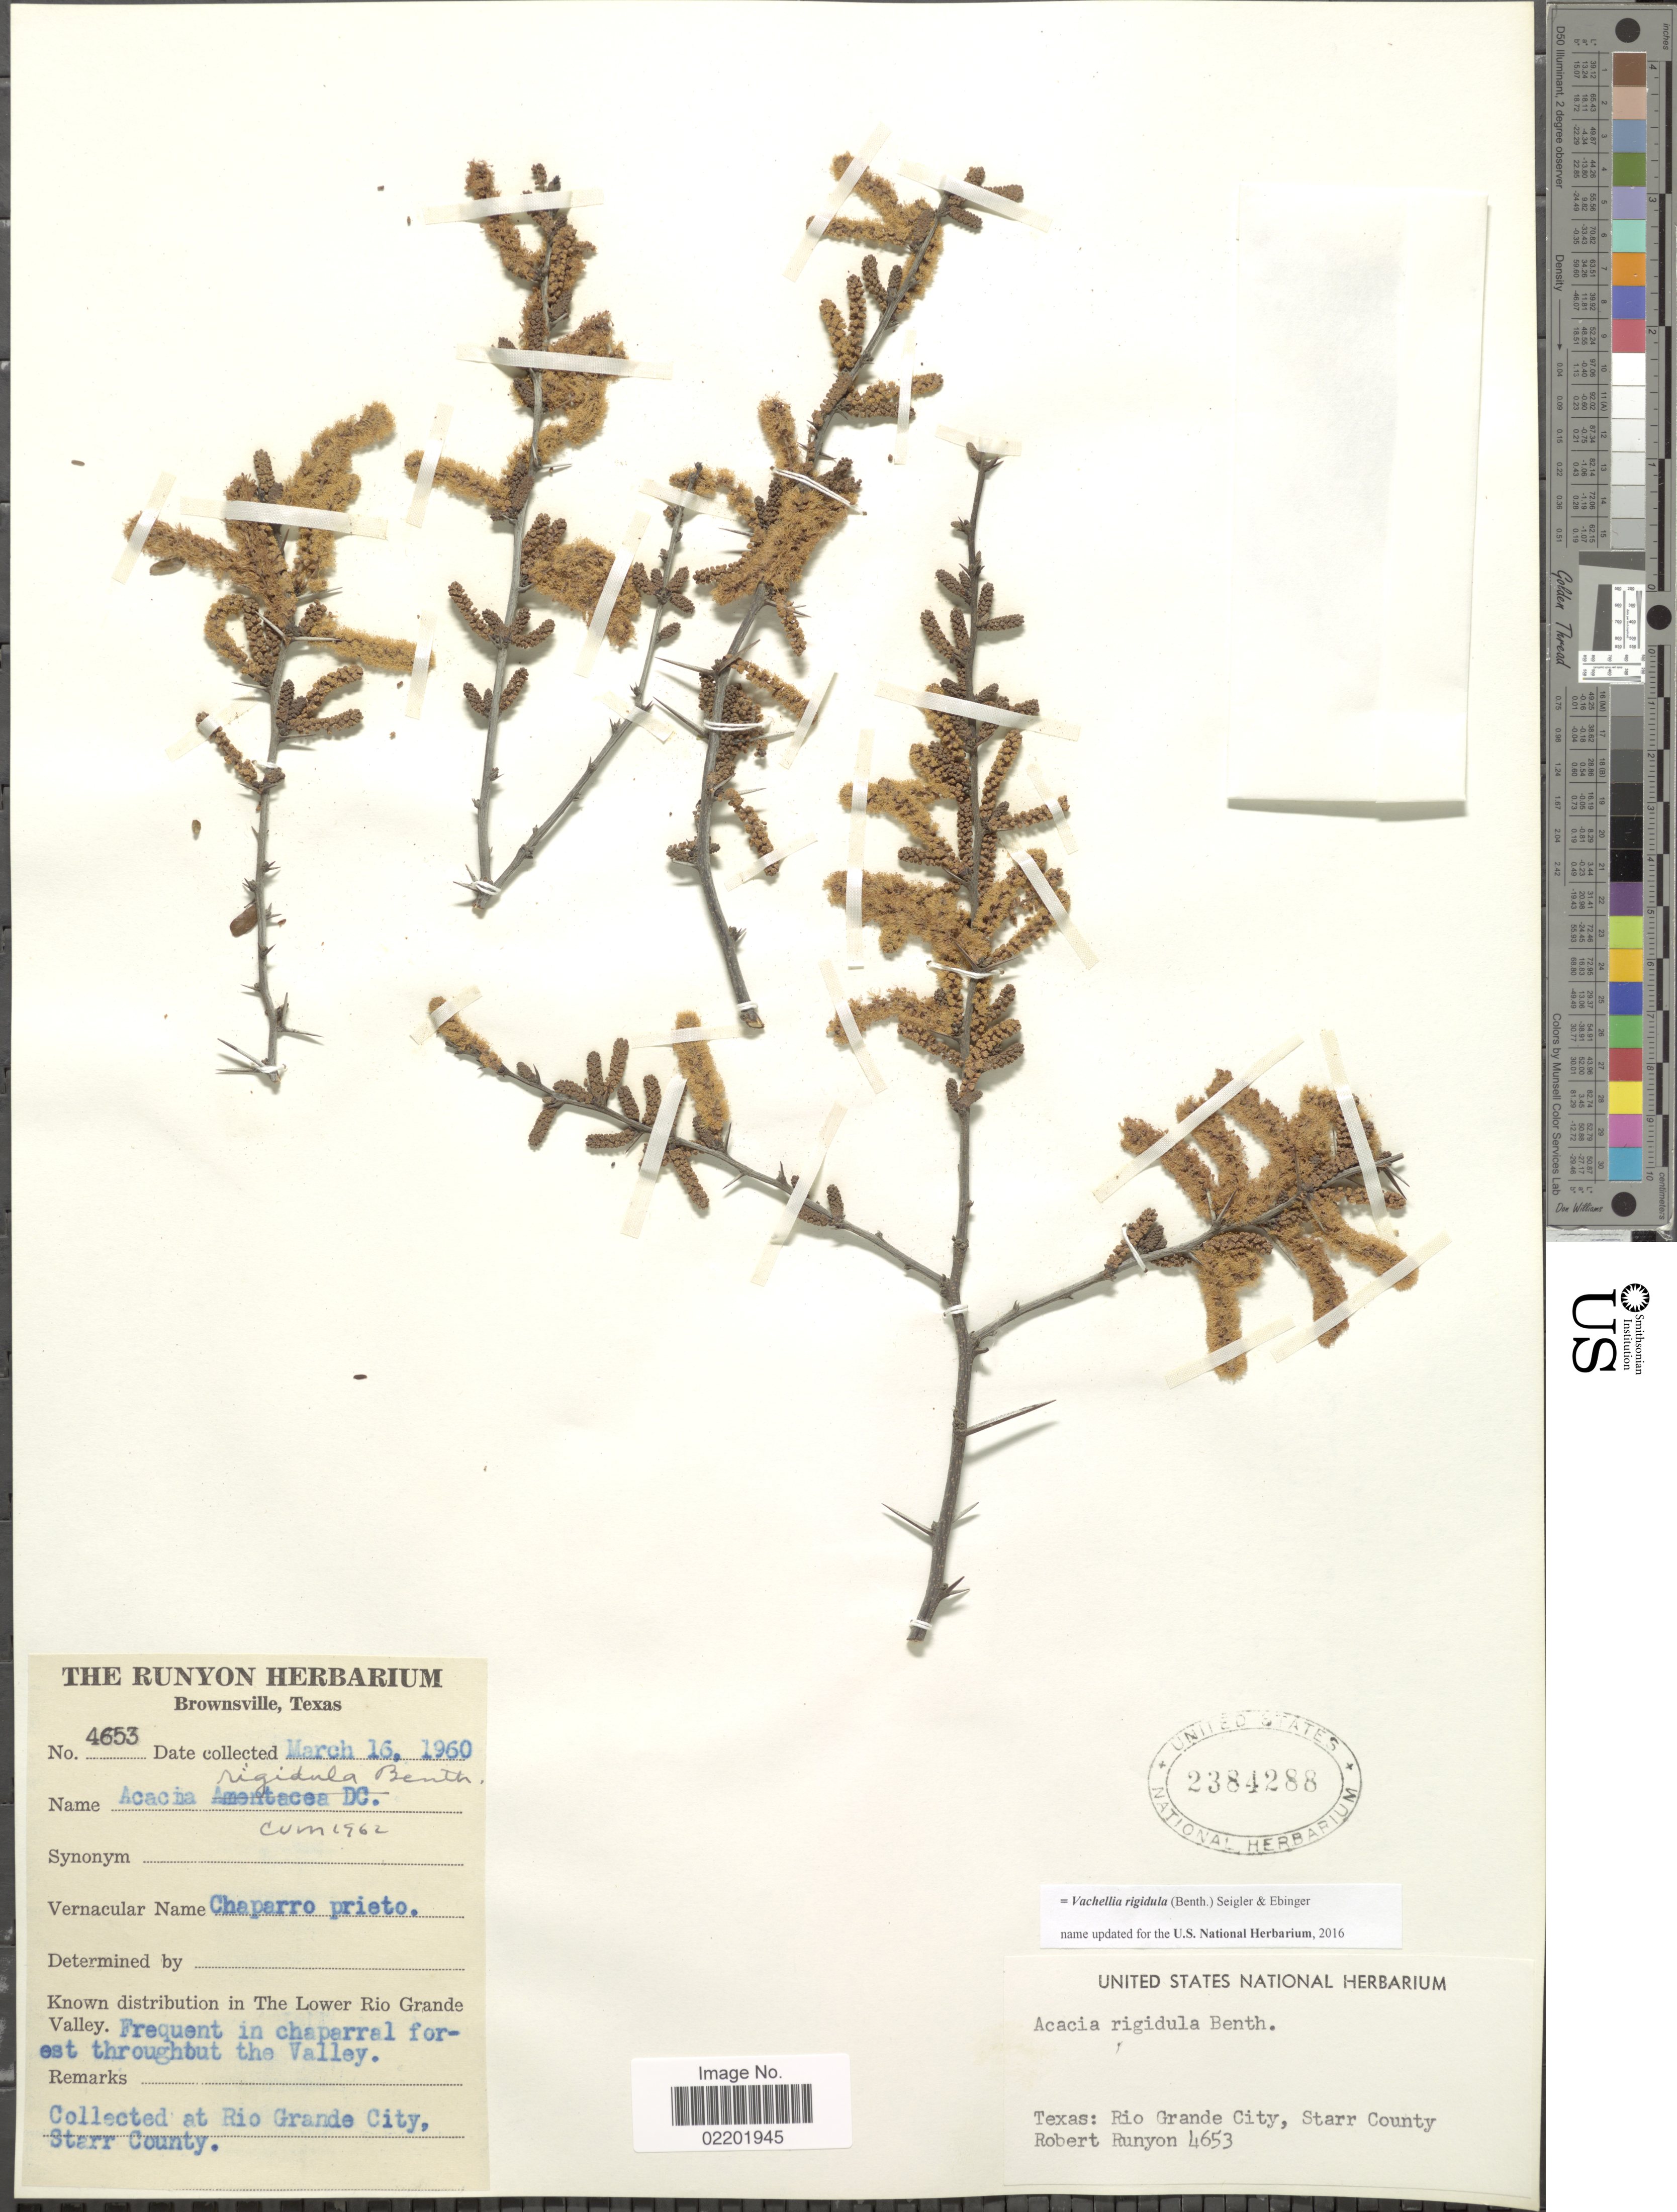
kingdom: Plantae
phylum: Tracheophyta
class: Magnoliopsida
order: Fabales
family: Fabaceae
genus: Vachellia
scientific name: Vachellia rigidula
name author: (Benth.) Seigler & Ebinger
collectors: R. Runyon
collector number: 4653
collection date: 1960-03-16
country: United States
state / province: Texas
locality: Rio Grande City, Starr County, chaparral forest throughout the Valley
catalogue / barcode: US 2384288